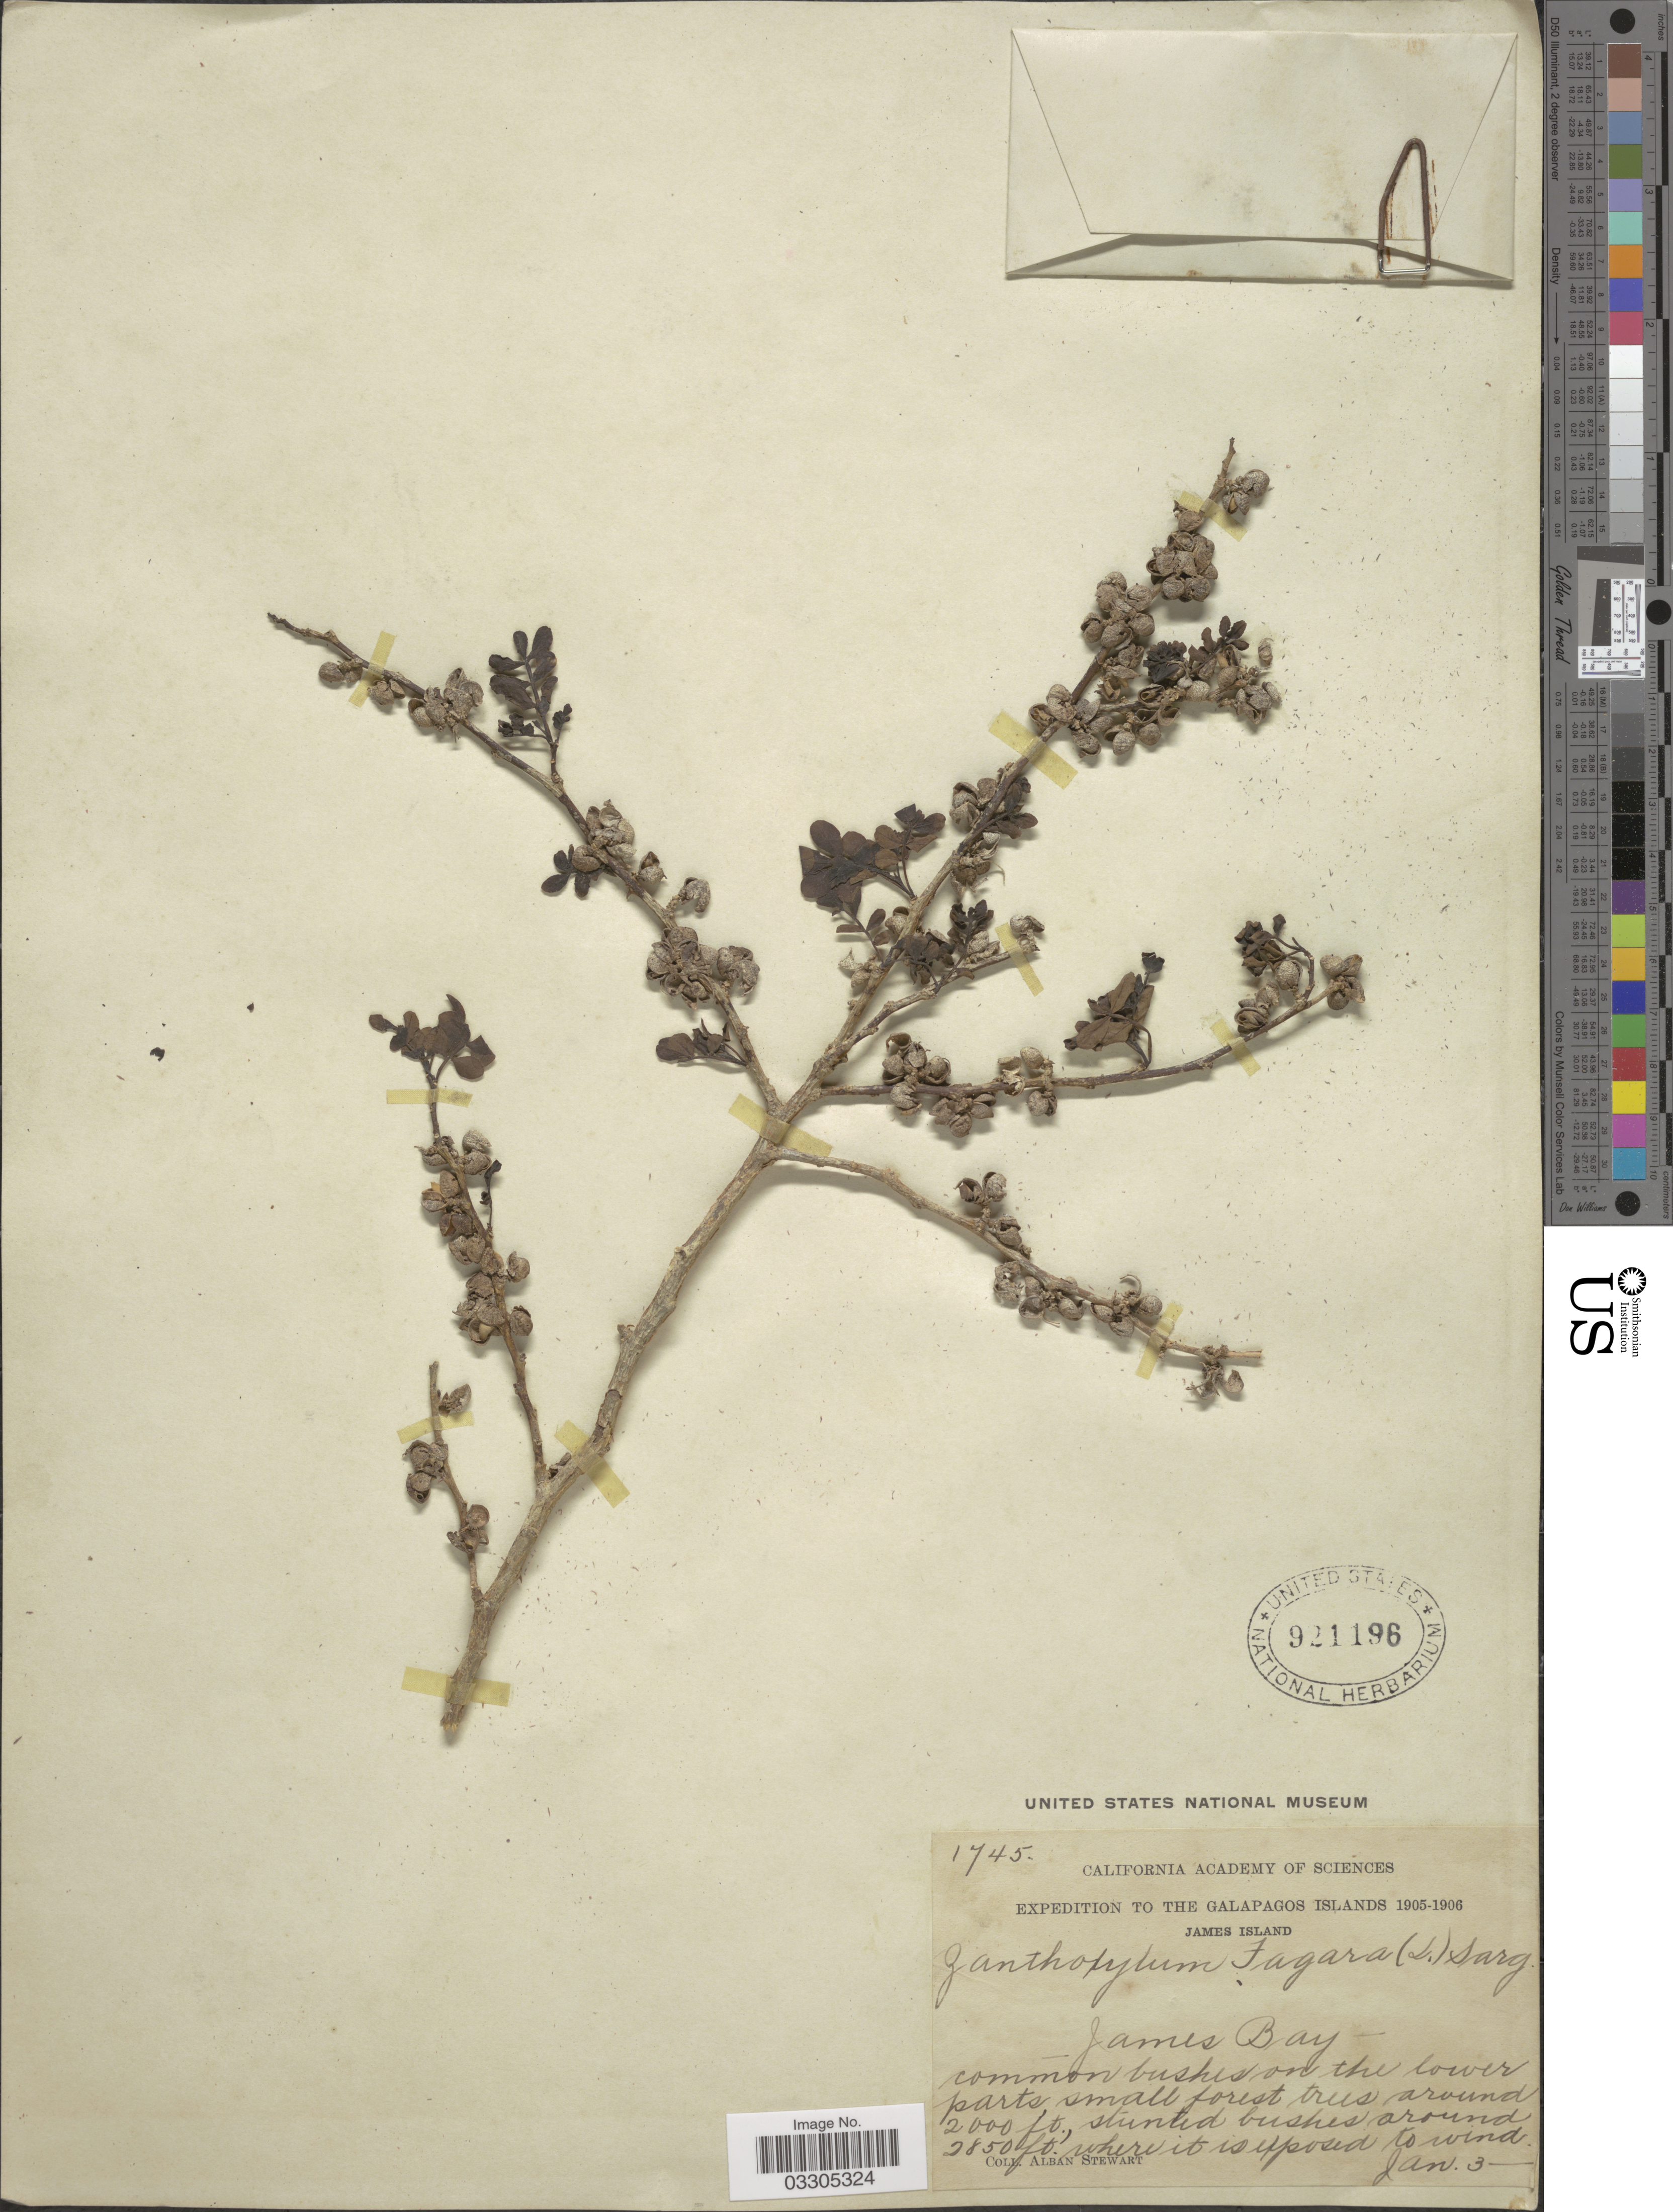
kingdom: Plantae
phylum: Tracheophyta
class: Magnoliopsida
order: Sapindales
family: Rutaceae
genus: Zanthoxylum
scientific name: Zanthoxylum fagara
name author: (L.) Sarg.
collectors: A. Stewart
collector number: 1745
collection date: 1905-01-03/1906-01-03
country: Ecuador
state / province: Colón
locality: The Galapagos Islands. James Island. James Bay.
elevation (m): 610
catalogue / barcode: US 921196